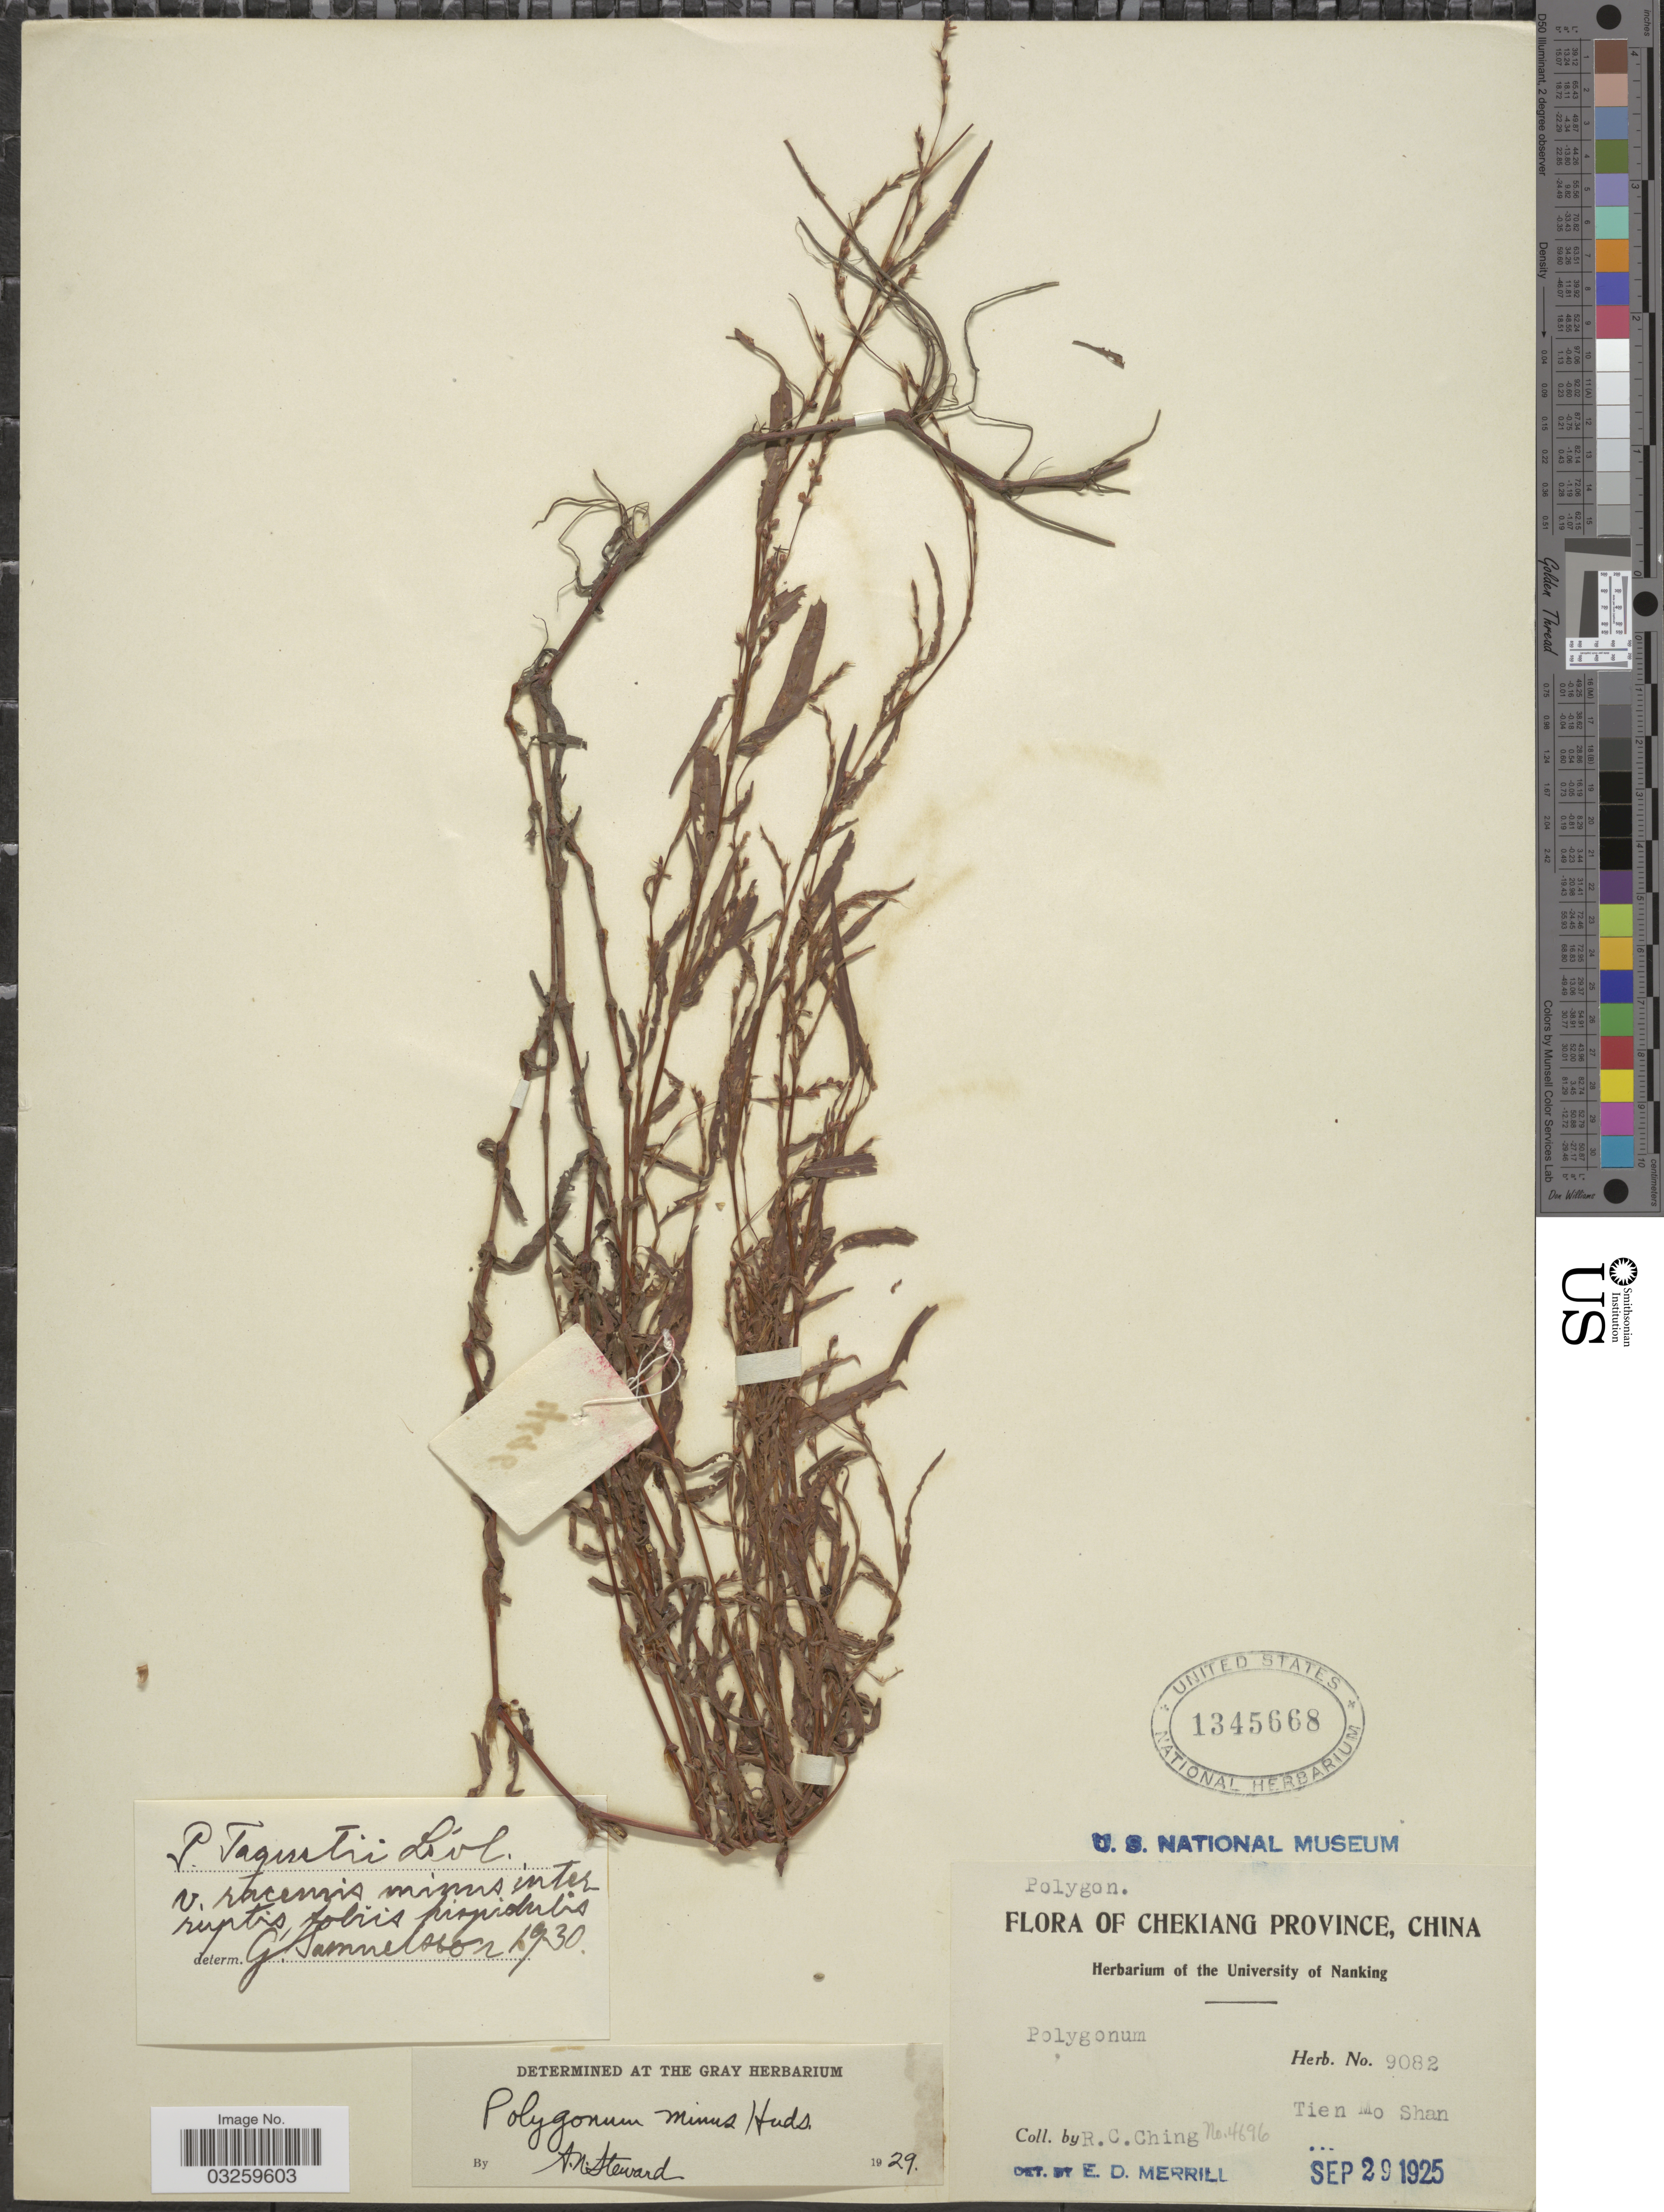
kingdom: Plantae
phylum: Tracheophyta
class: Magnoliopsida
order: Caryophyllales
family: Polygonaceae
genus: Polygonum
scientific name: Polygonum taquetii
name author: H. Lév.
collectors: R. C. Ching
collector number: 4696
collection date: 1925-09-29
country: China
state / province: Zhejiang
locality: Chekiang Province, Tien Mo Shan.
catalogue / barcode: US 1345668